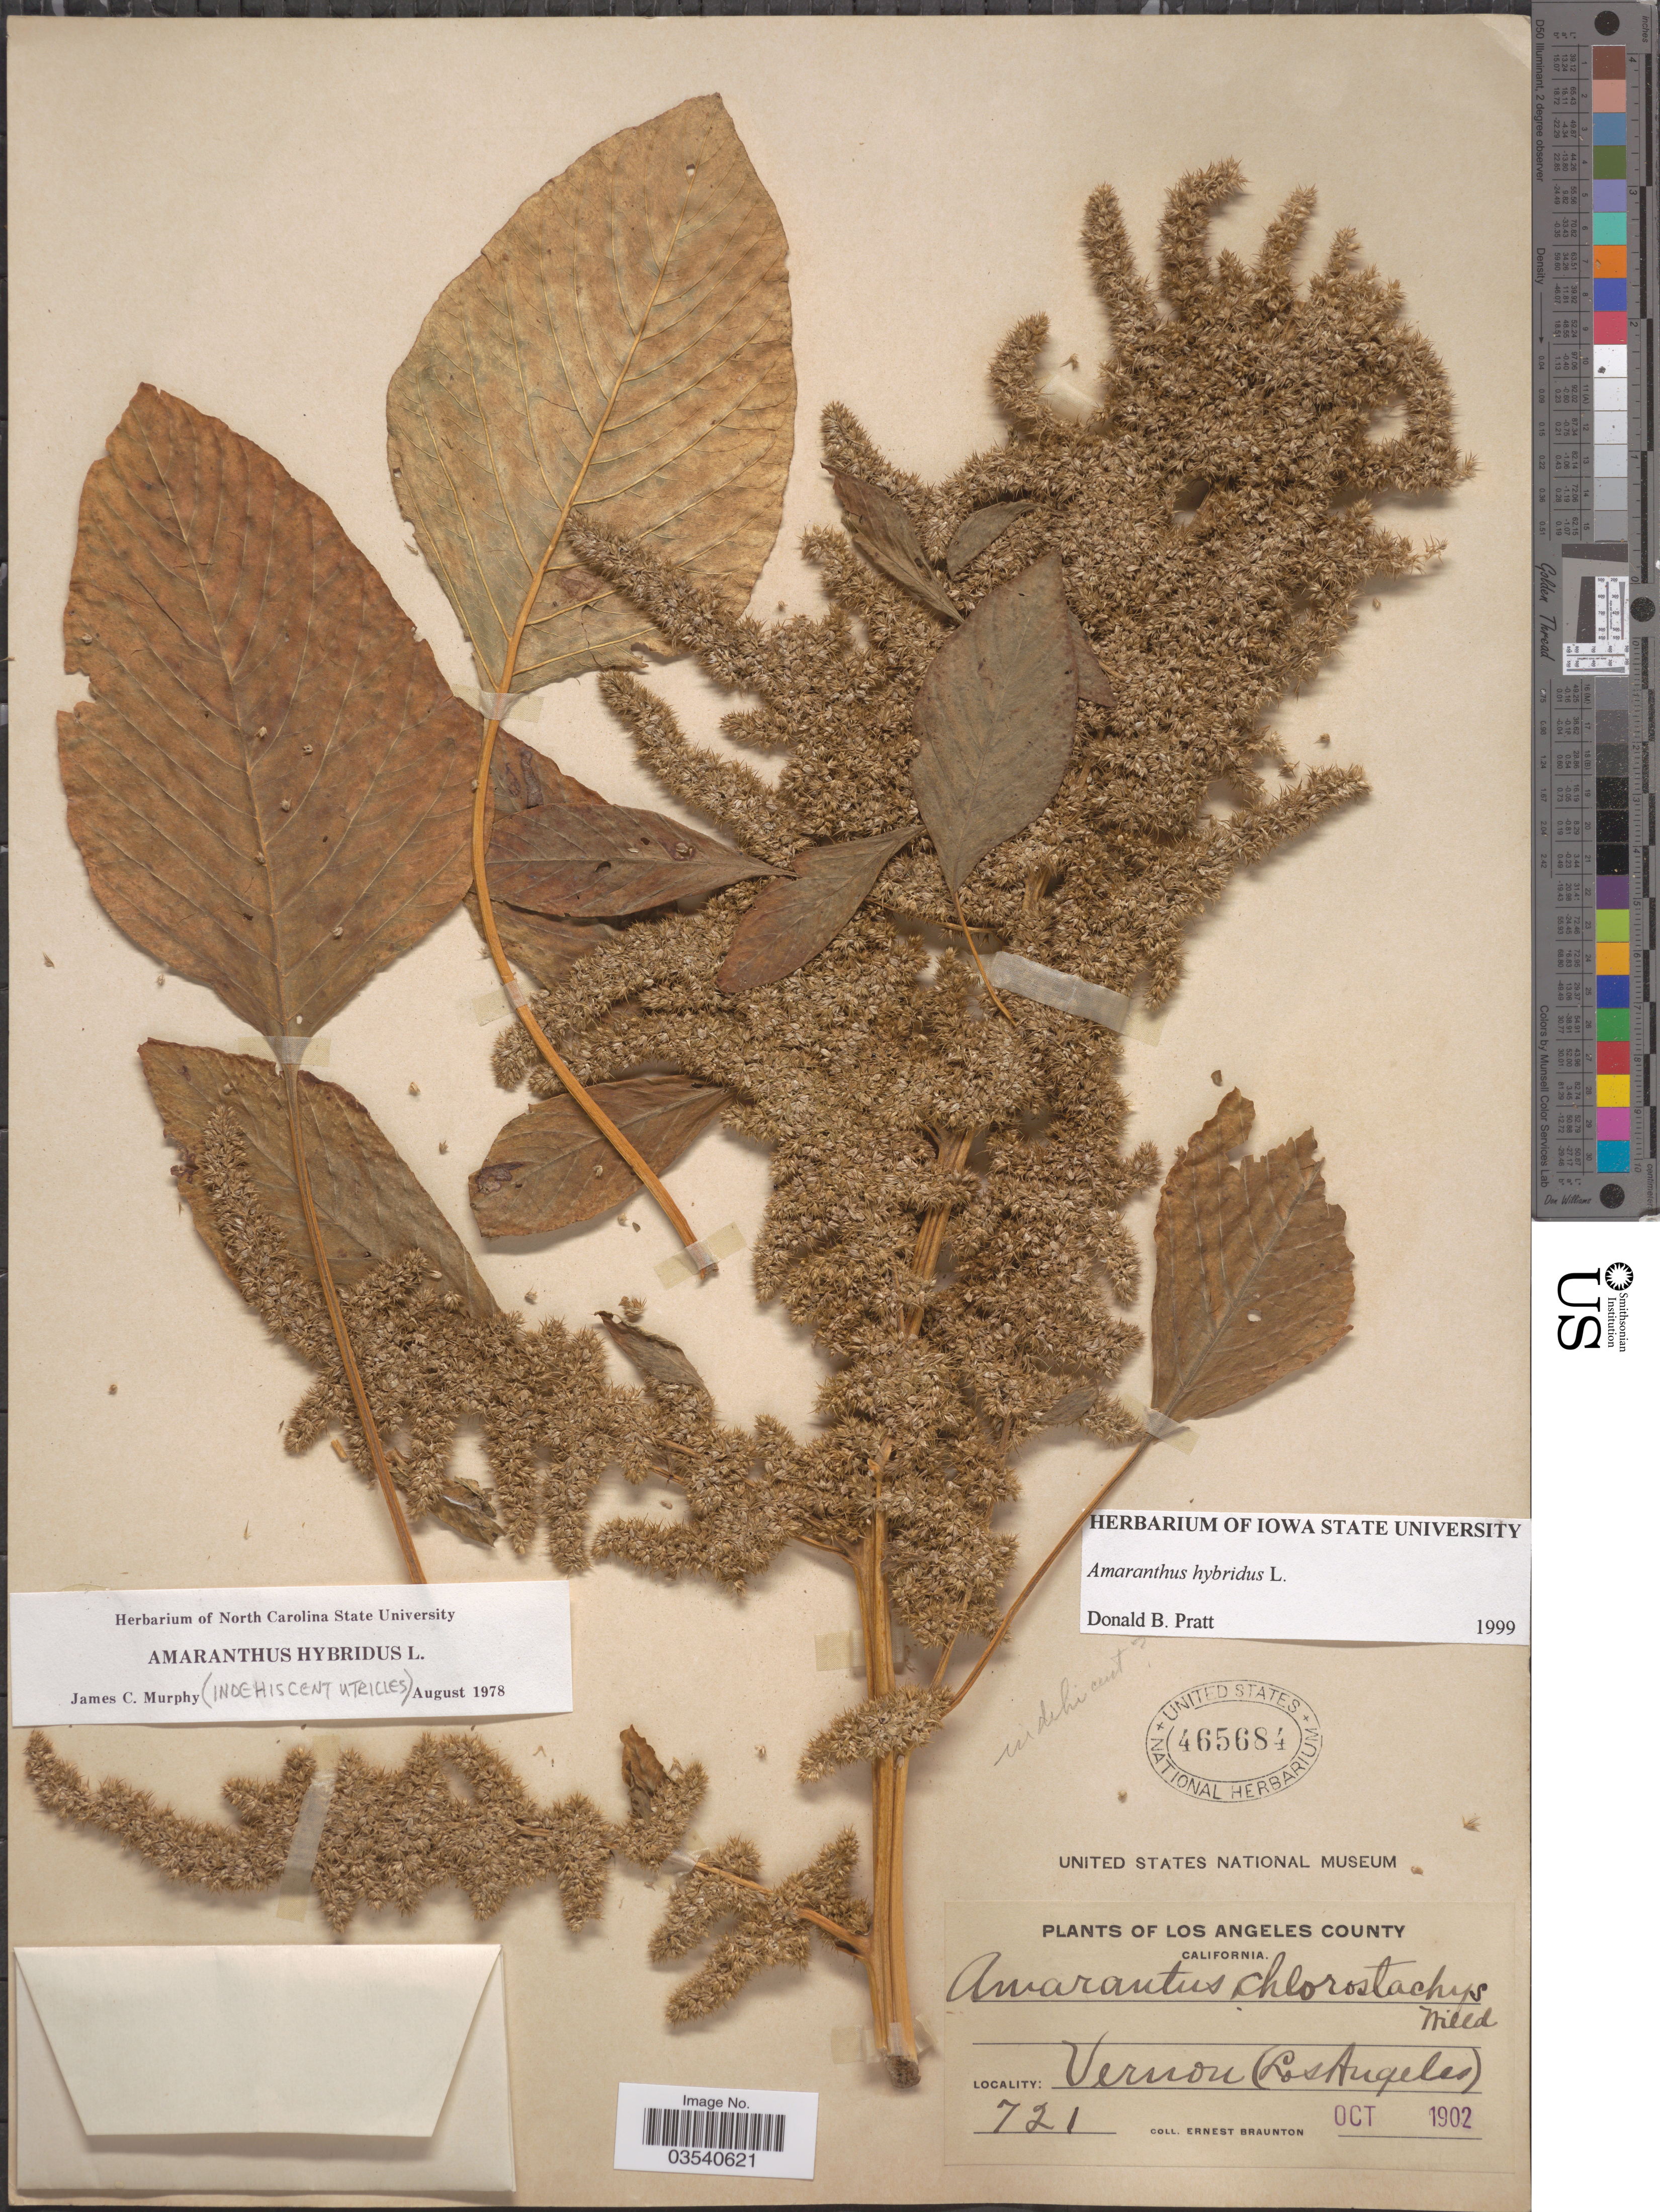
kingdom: Plantae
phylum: Tracheophyta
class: Magnoliopsida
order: Caryophyllales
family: Amaranthaceae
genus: Amaranthus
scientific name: Amaranthus hybridus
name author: L.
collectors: E. Braunton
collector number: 721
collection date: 1902-10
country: United States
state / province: California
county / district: Los Angeles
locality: Los Angeles County. Vernon.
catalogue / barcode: US 465684